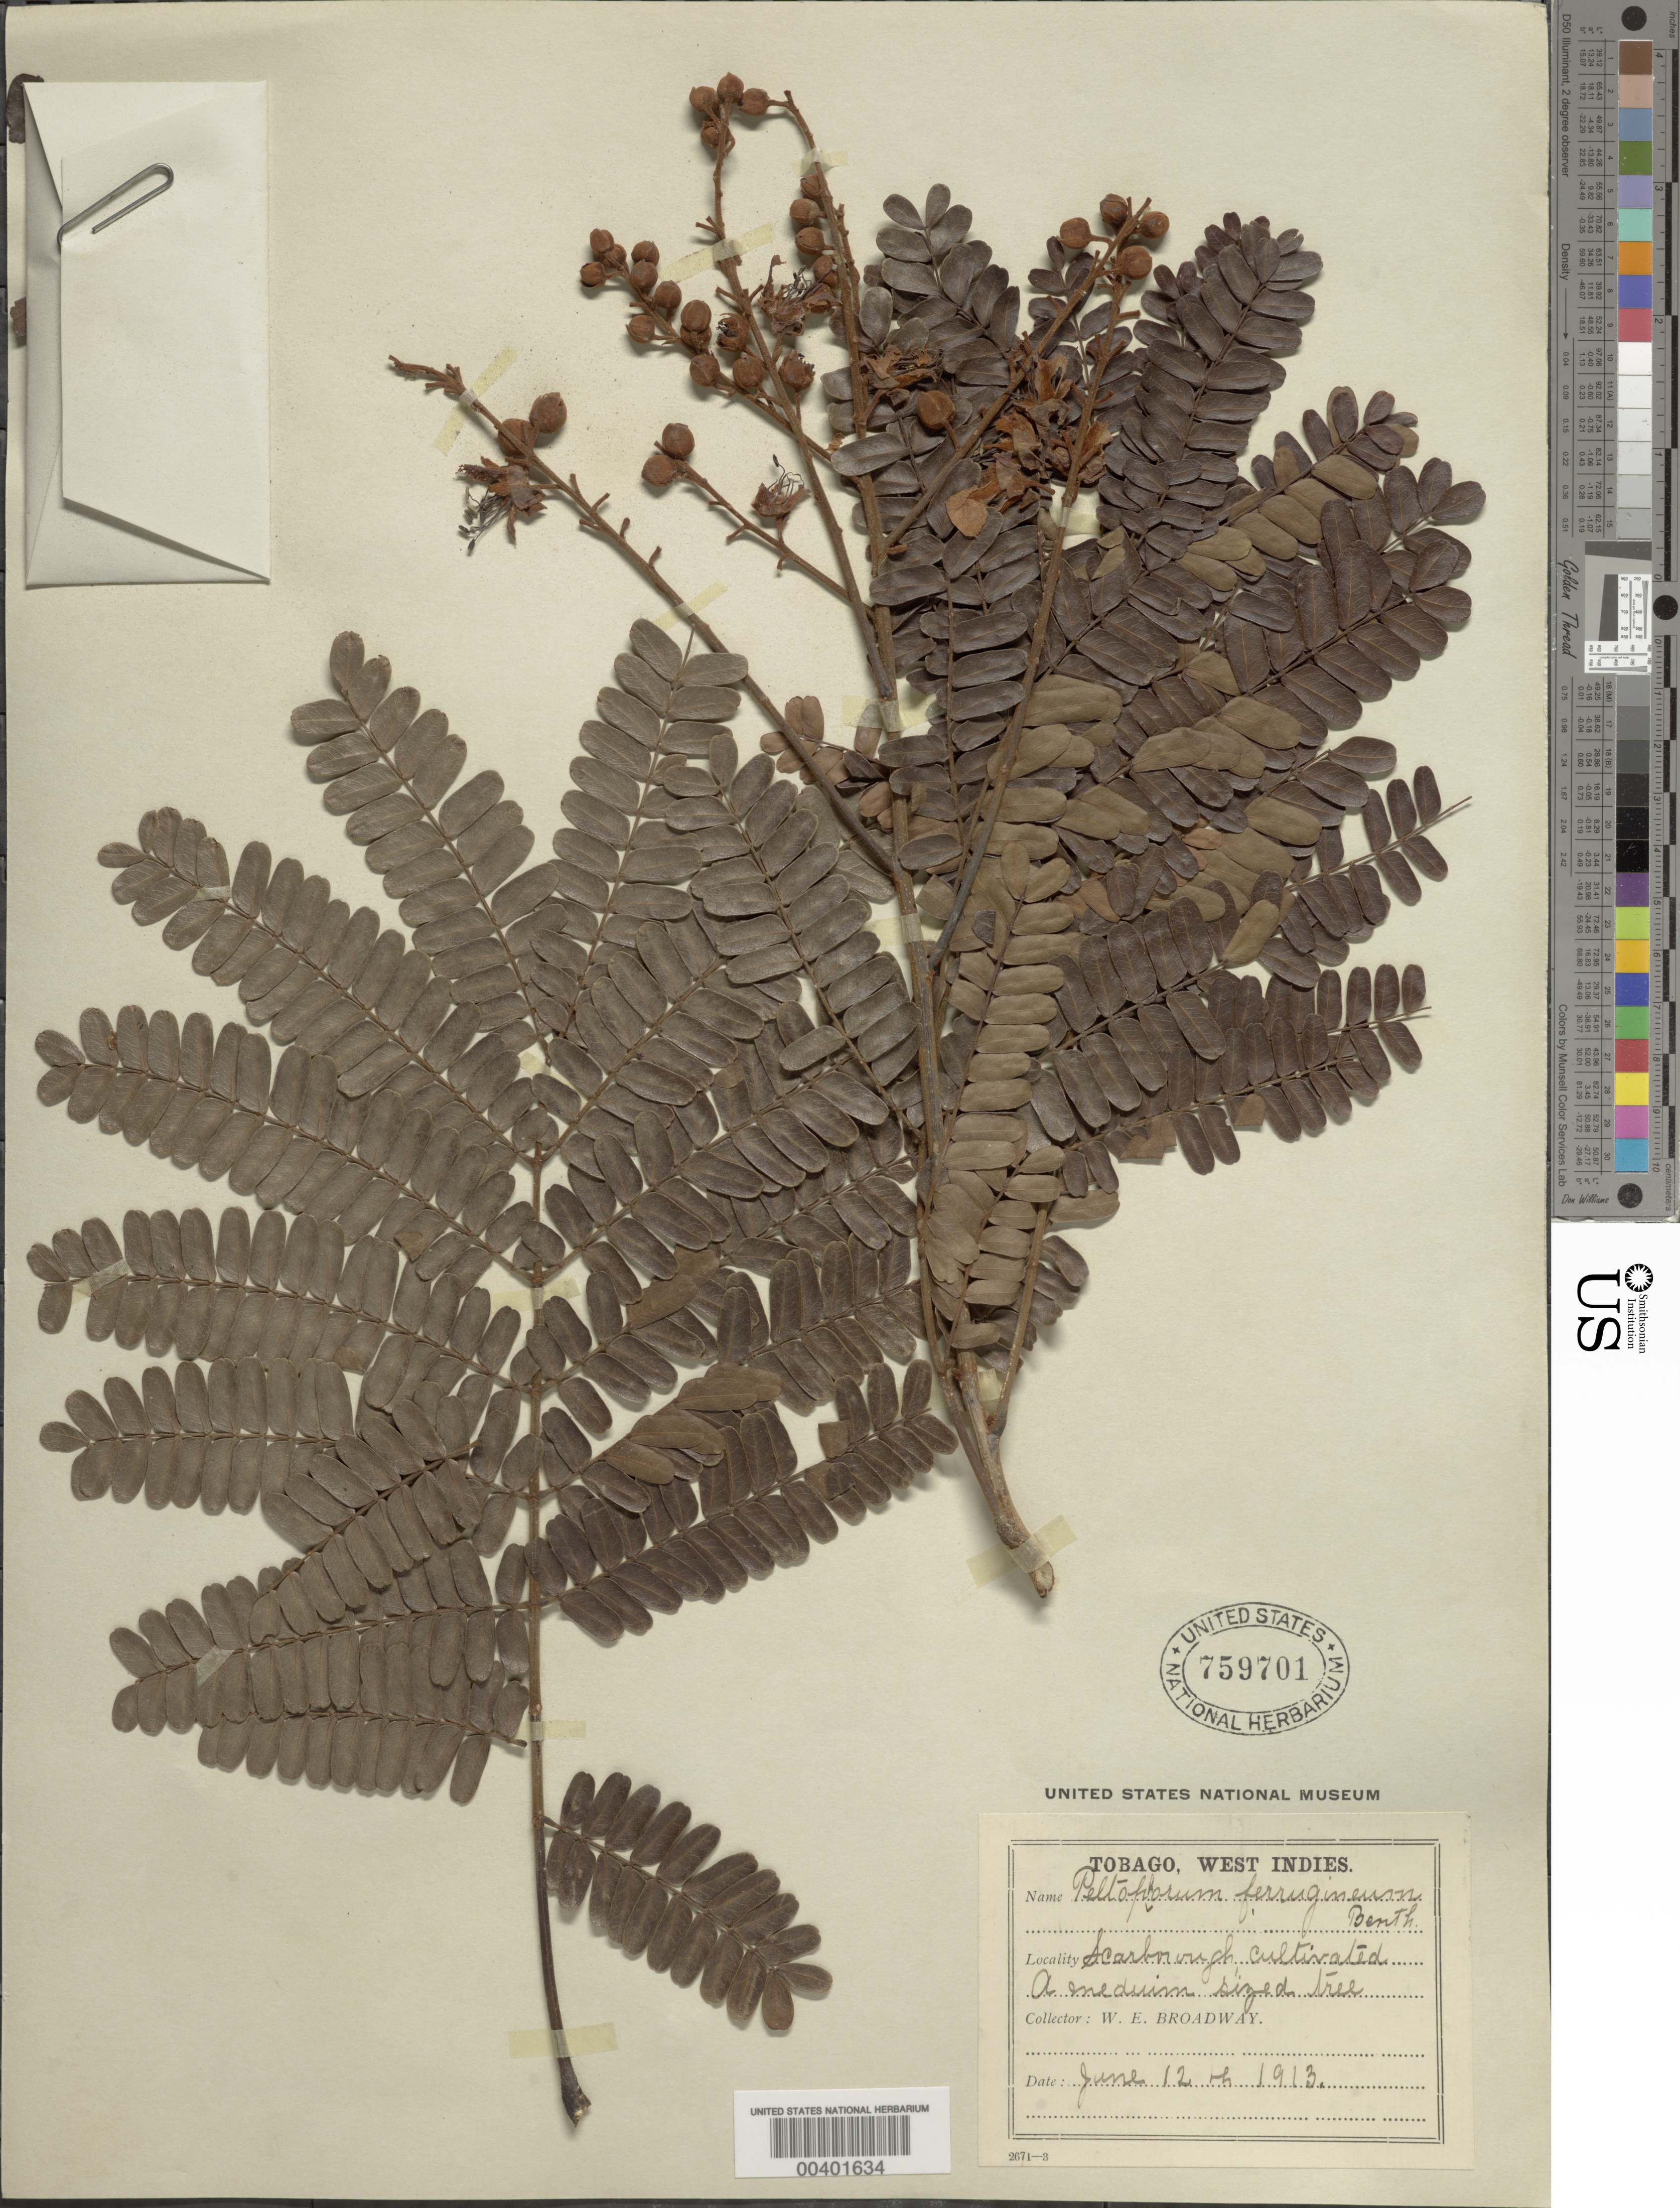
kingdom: Plantae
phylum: Tracheophyta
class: Magnoliopsida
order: Fabales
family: Fabaceae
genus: Peltophorum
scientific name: Peltophorum pterocarpum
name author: (DC.) Backer ex K. Heyne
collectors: W. E. Broadway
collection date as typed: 12 Jun 1913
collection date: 1913-06-12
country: Trinidad and Tobago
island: Tobago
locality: Scarborough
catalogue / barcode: US 759701